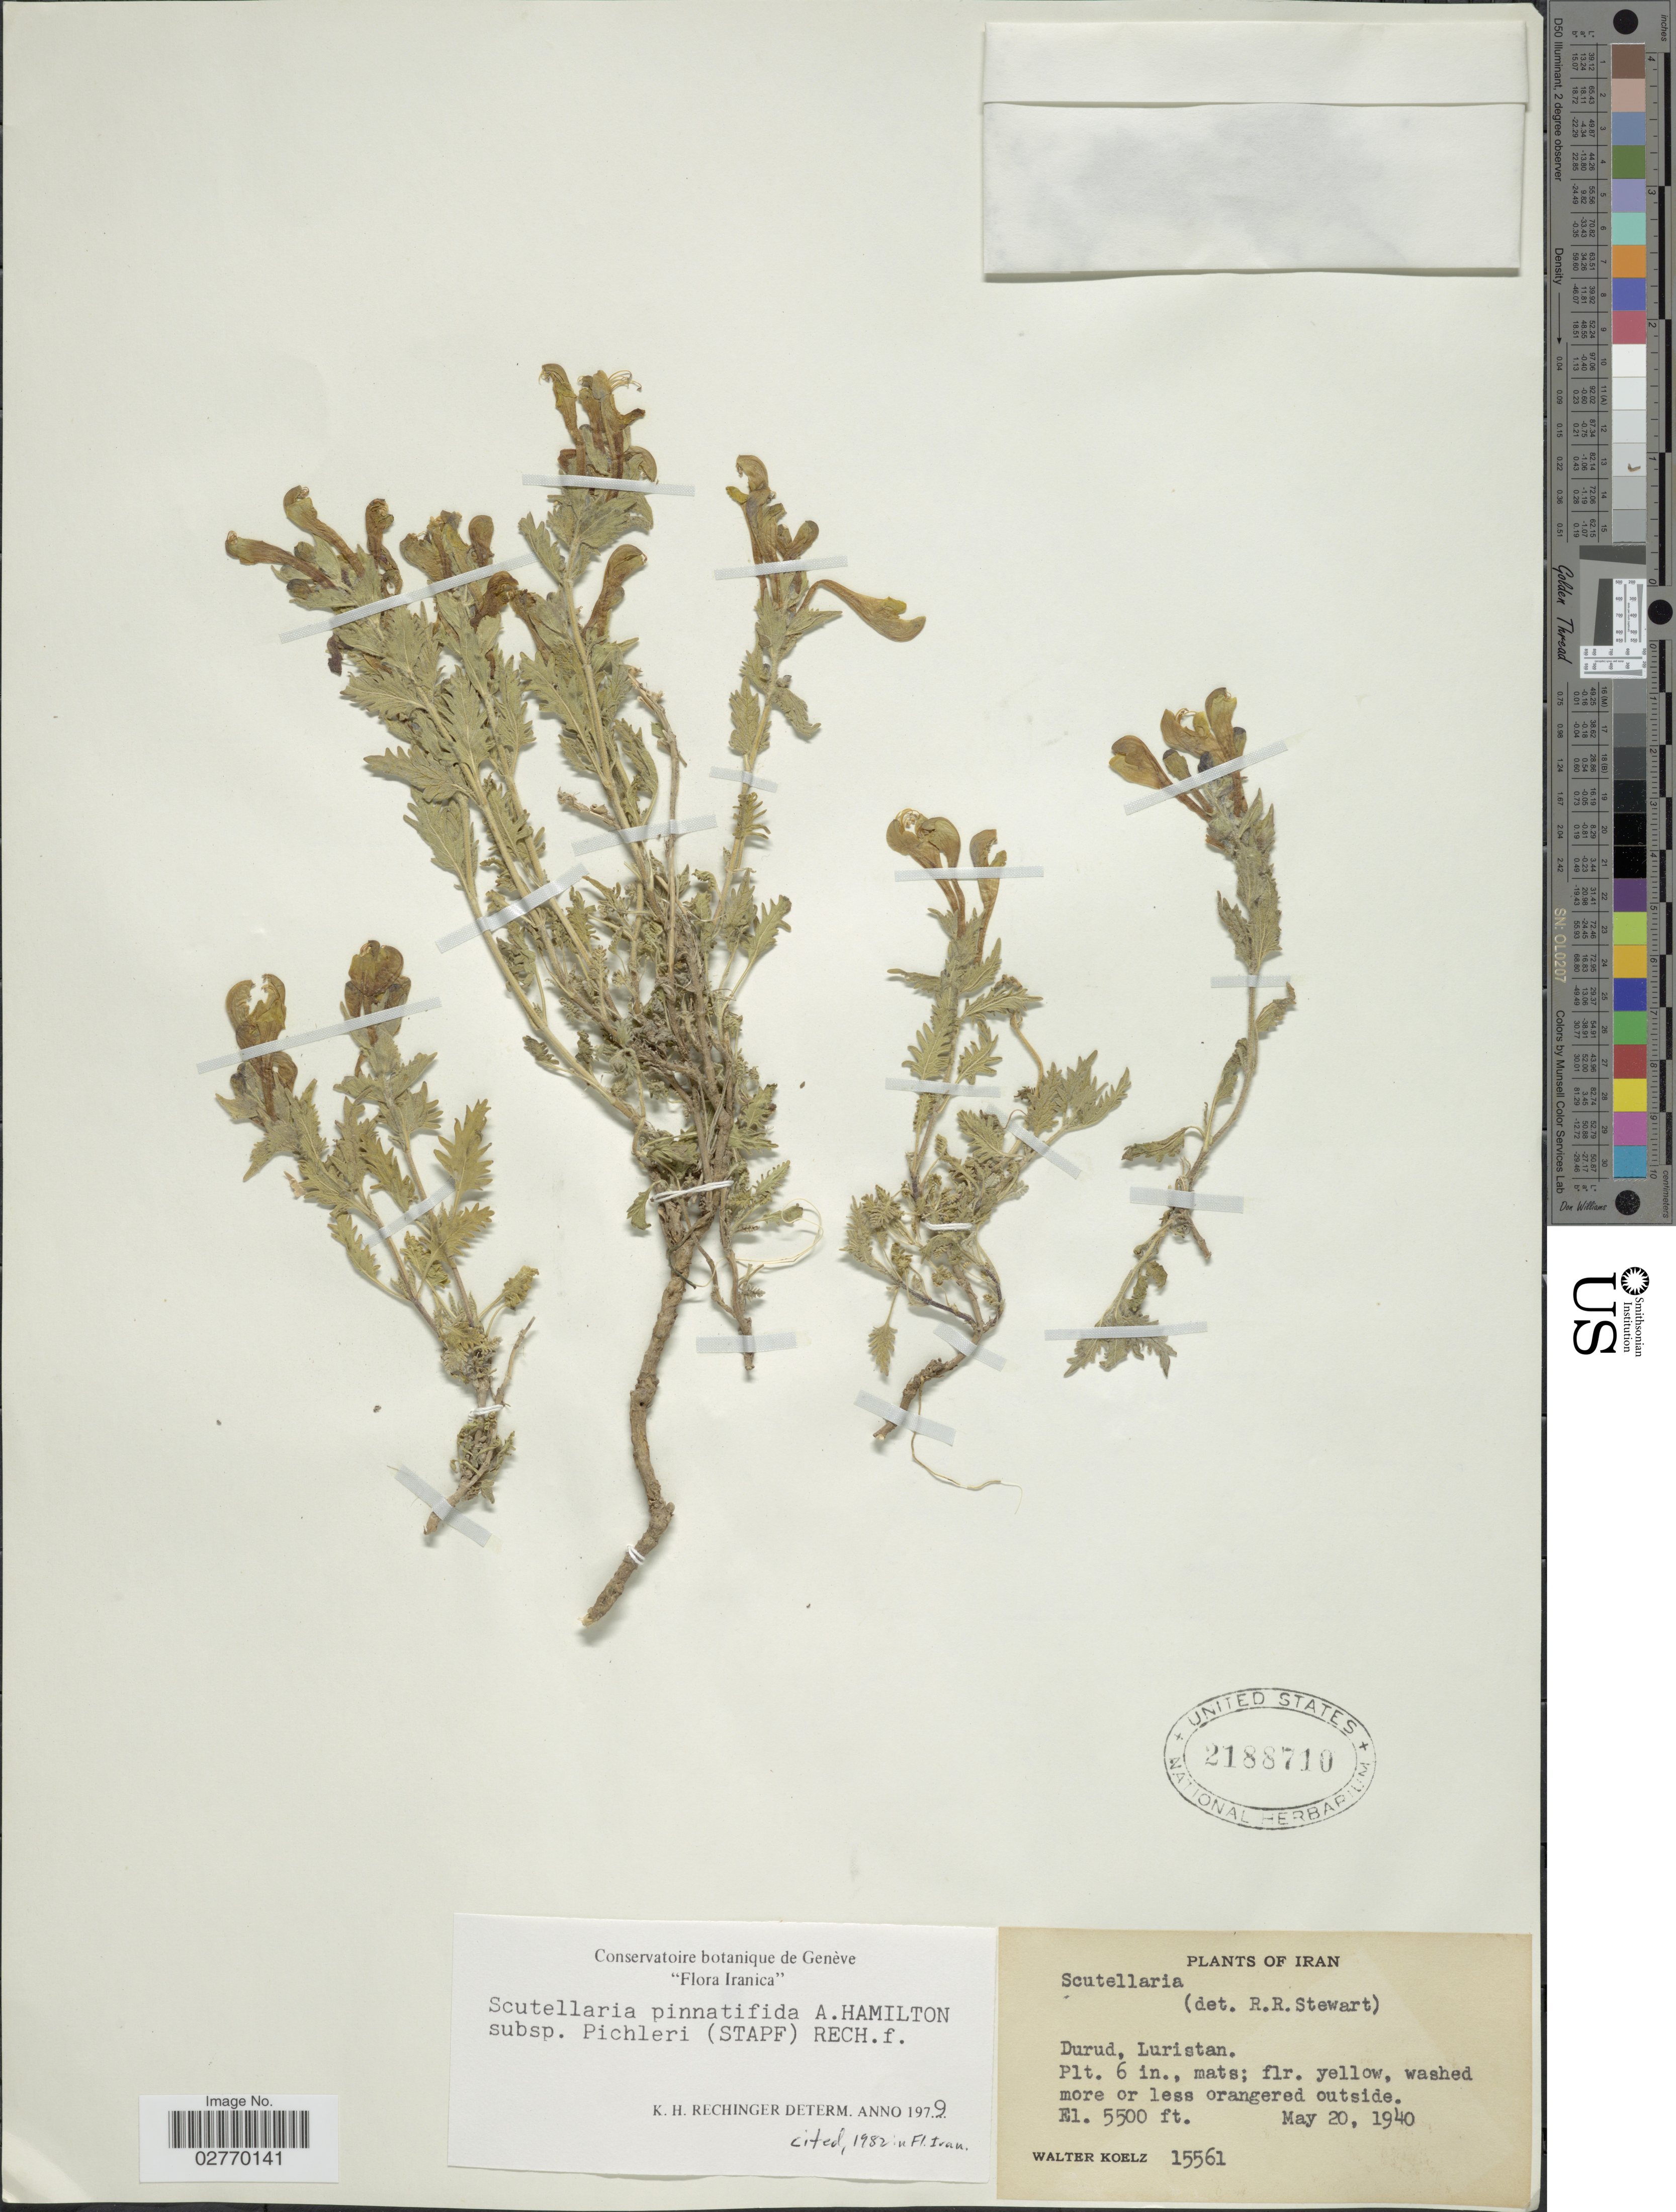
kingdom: Plantae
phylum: Tracheophyta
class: Magnoliopsida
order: Lamiales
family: Lamiaceae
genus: Scutellaria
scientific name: Scutellaria pinnatifida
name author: A. Ham.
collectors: W. N. Koelz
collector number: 15561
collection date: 1940-05-20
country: Iran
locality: Durud, Luristan.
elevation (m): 1676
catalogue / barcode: US 2188710